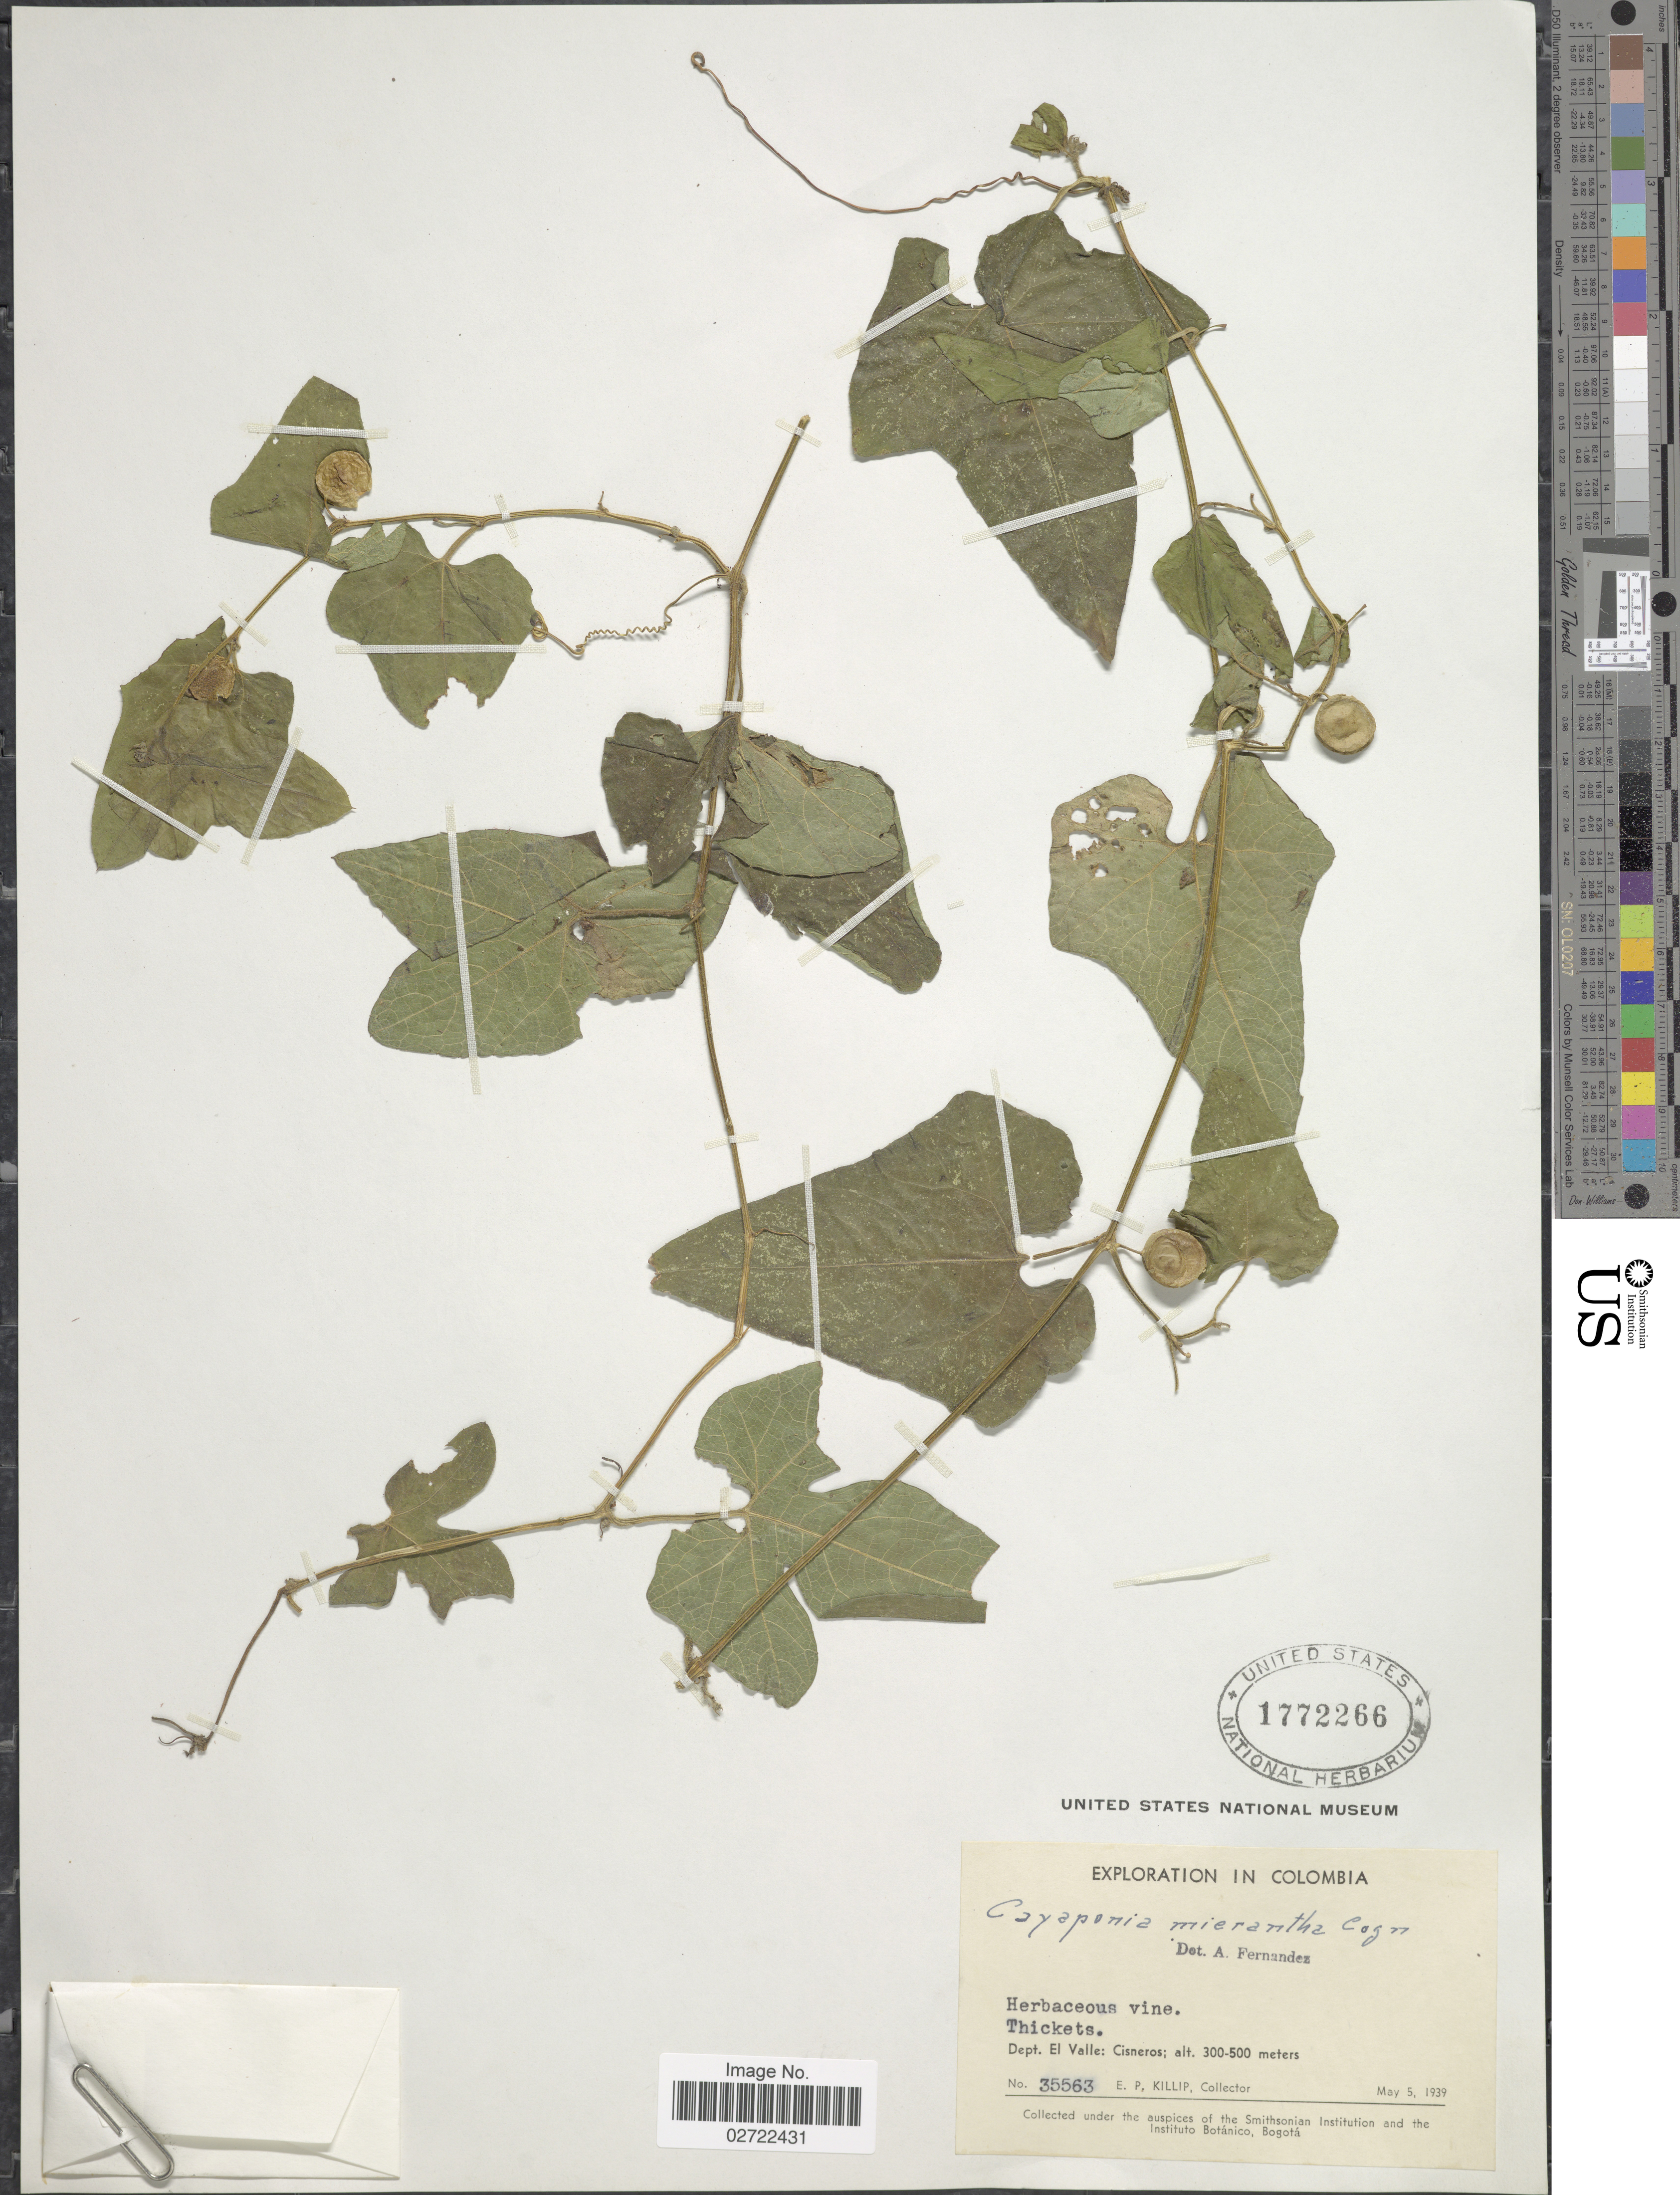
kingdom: Plantae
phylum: Tracheophyta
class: Magnoliopsida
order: Cucurbitales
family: Cucurbitaceae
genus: Cayaponia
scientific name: Cayaponia triangularis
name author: (Cogn.) Cogn.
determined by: Nee, Michael H.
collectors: E. P. Killip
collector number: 35563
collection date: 1939-05-05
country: Colombia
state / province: Valle del Cauca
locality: Dept. El Valle: Cisneros.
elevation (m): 300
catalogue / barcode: US 1772266